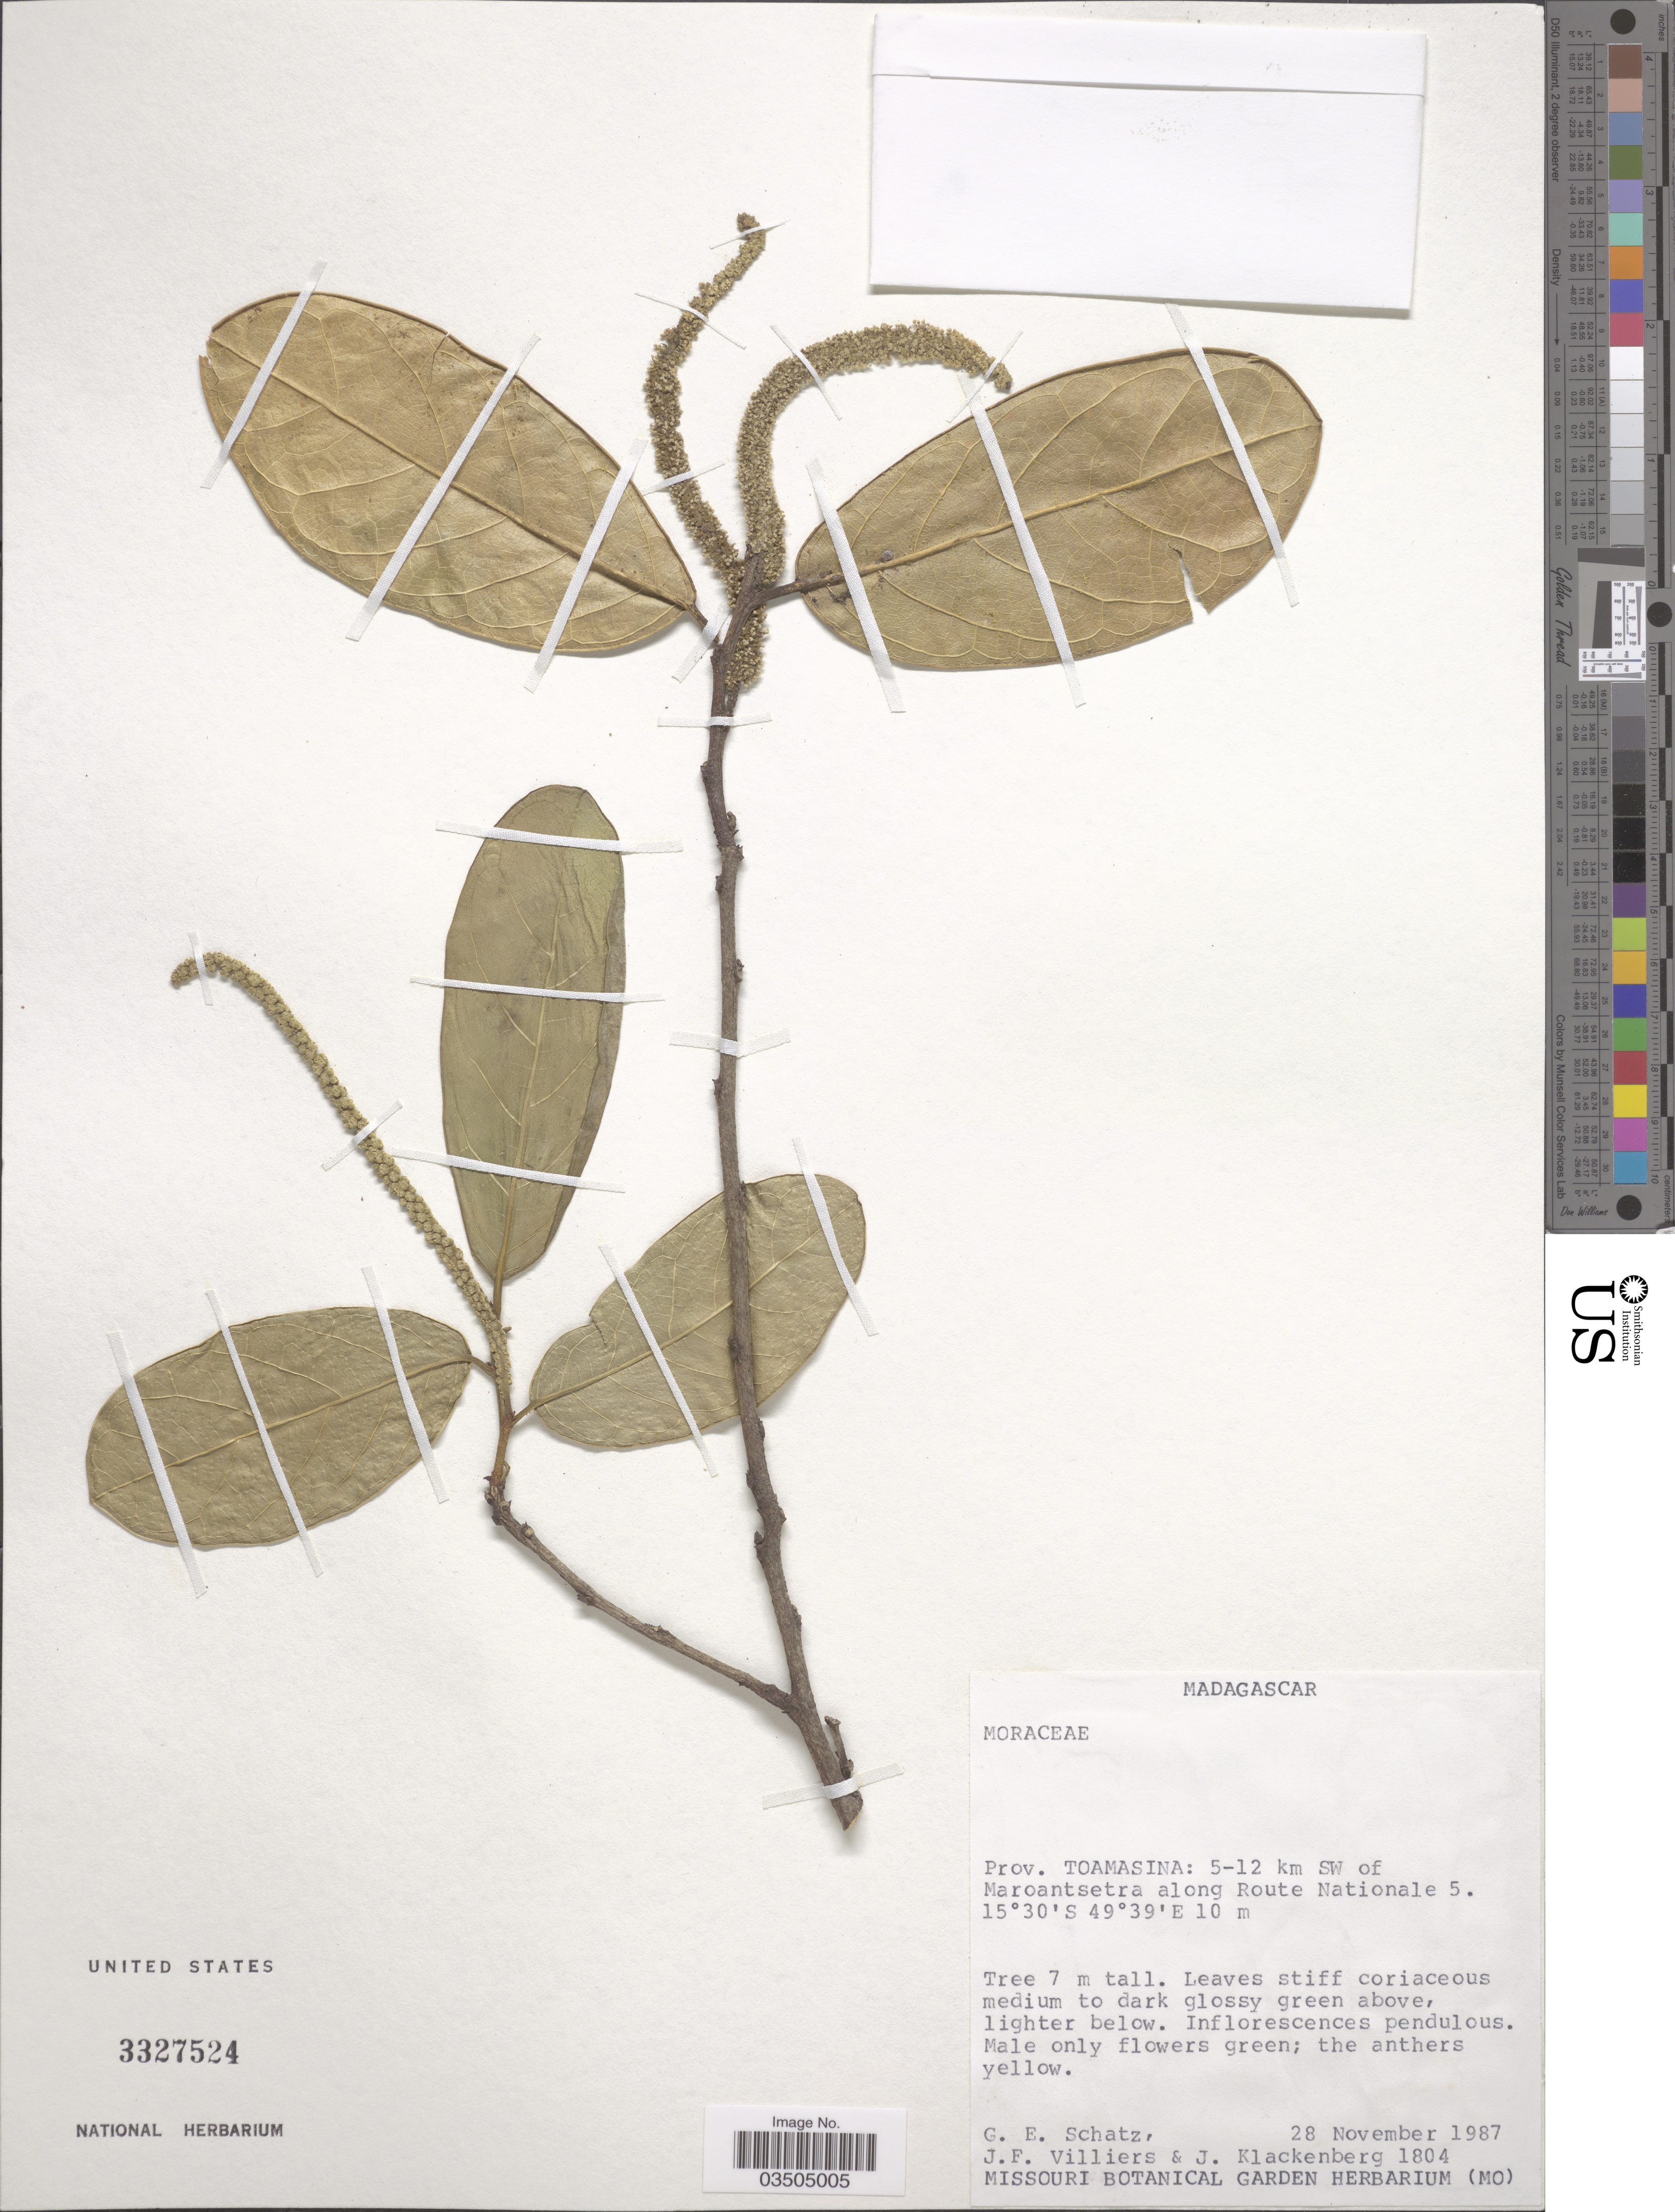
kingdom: Plantae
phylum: Tracheophyta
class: Magnoliopsida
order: Proteales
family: Proteaceae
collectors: G. Schatz, J. Villiers & J. Klackenberg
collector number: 1804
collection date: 1987-11-28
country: Madagascar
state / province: Analanjirofo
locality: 5-12 km SW of Maroantsetra along Route Nationale 5.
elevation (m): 10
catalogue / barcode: US 3327524